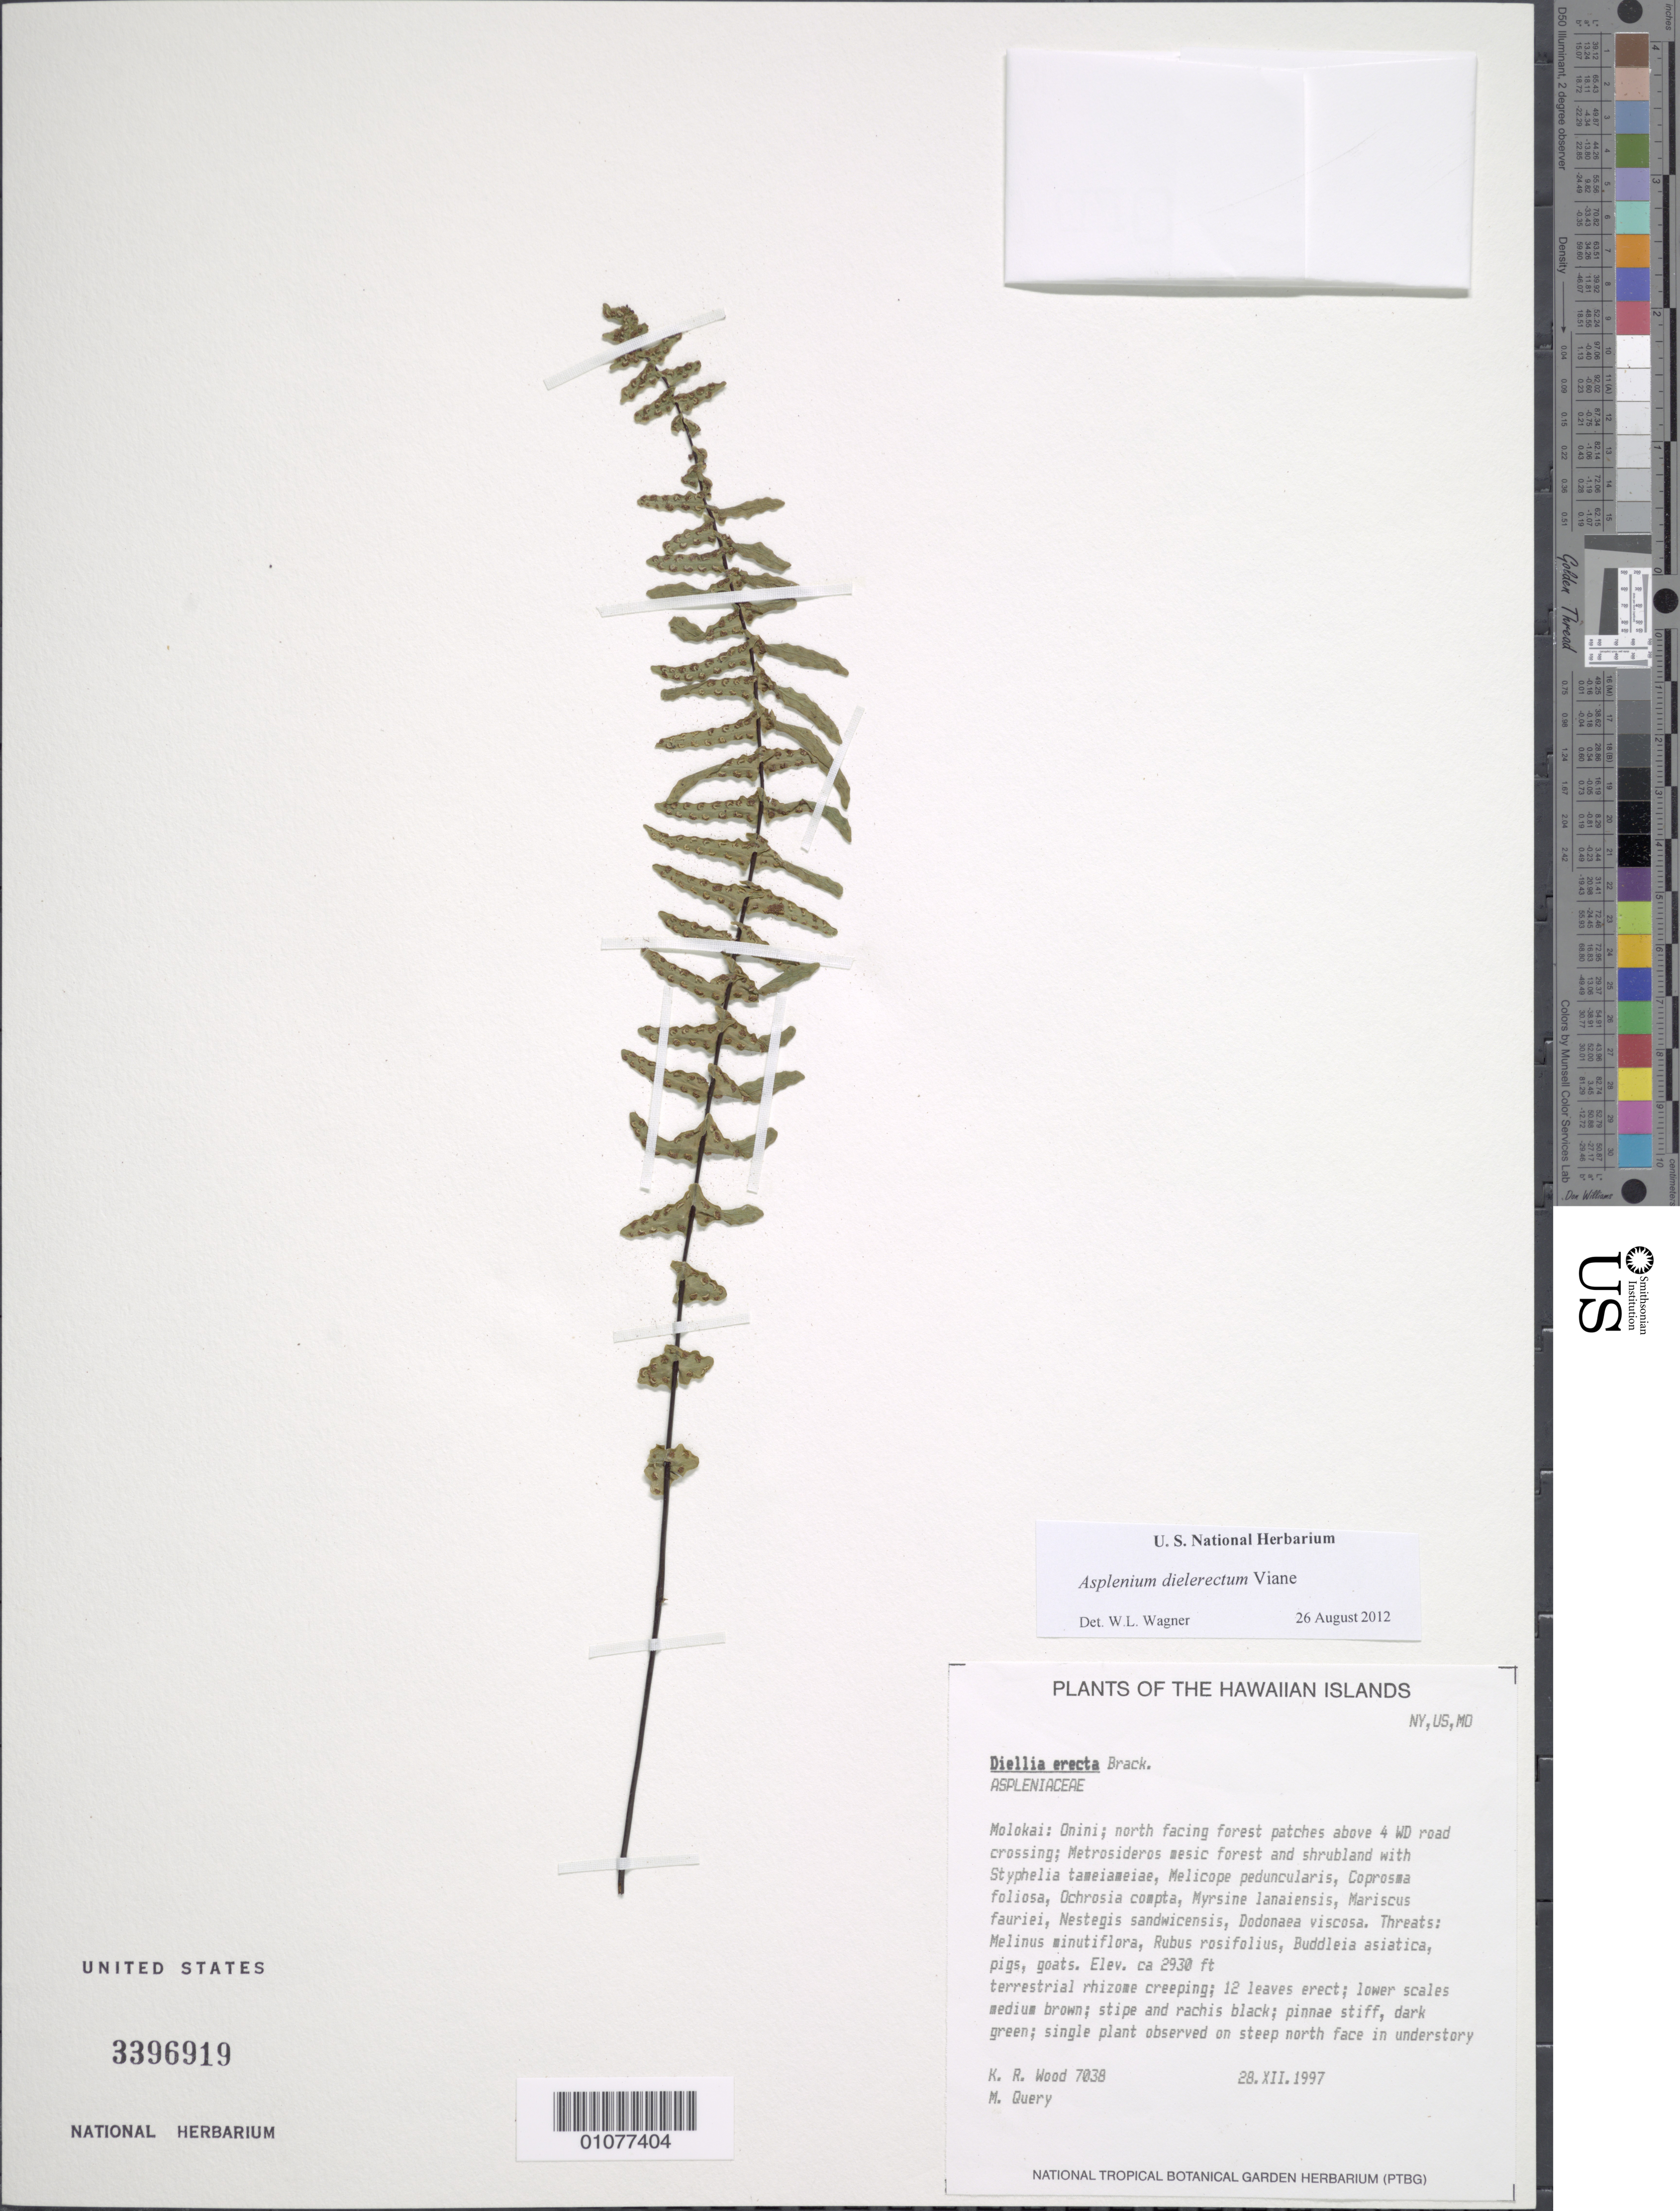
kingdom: Plantae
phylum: Tracheophyta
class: Polypodiopsida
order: Polypodiales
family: Aspleniaceae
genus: Asplenium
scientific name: Asplenium dielerectum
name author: Viane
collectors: K. R. Wood & M. Query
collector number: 7038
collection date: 1997-12-28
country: United States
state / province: Hawaii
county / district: Maui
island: Moloka'i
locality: Onini, N facing forest patches above 4WD road crossing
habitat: Metrosideros mesic forest and shrubland; pigs, goats, Melinus minutiflora, Rubus rosifolius, Buddleia asiatica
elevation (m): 893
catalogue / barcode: US 3396919